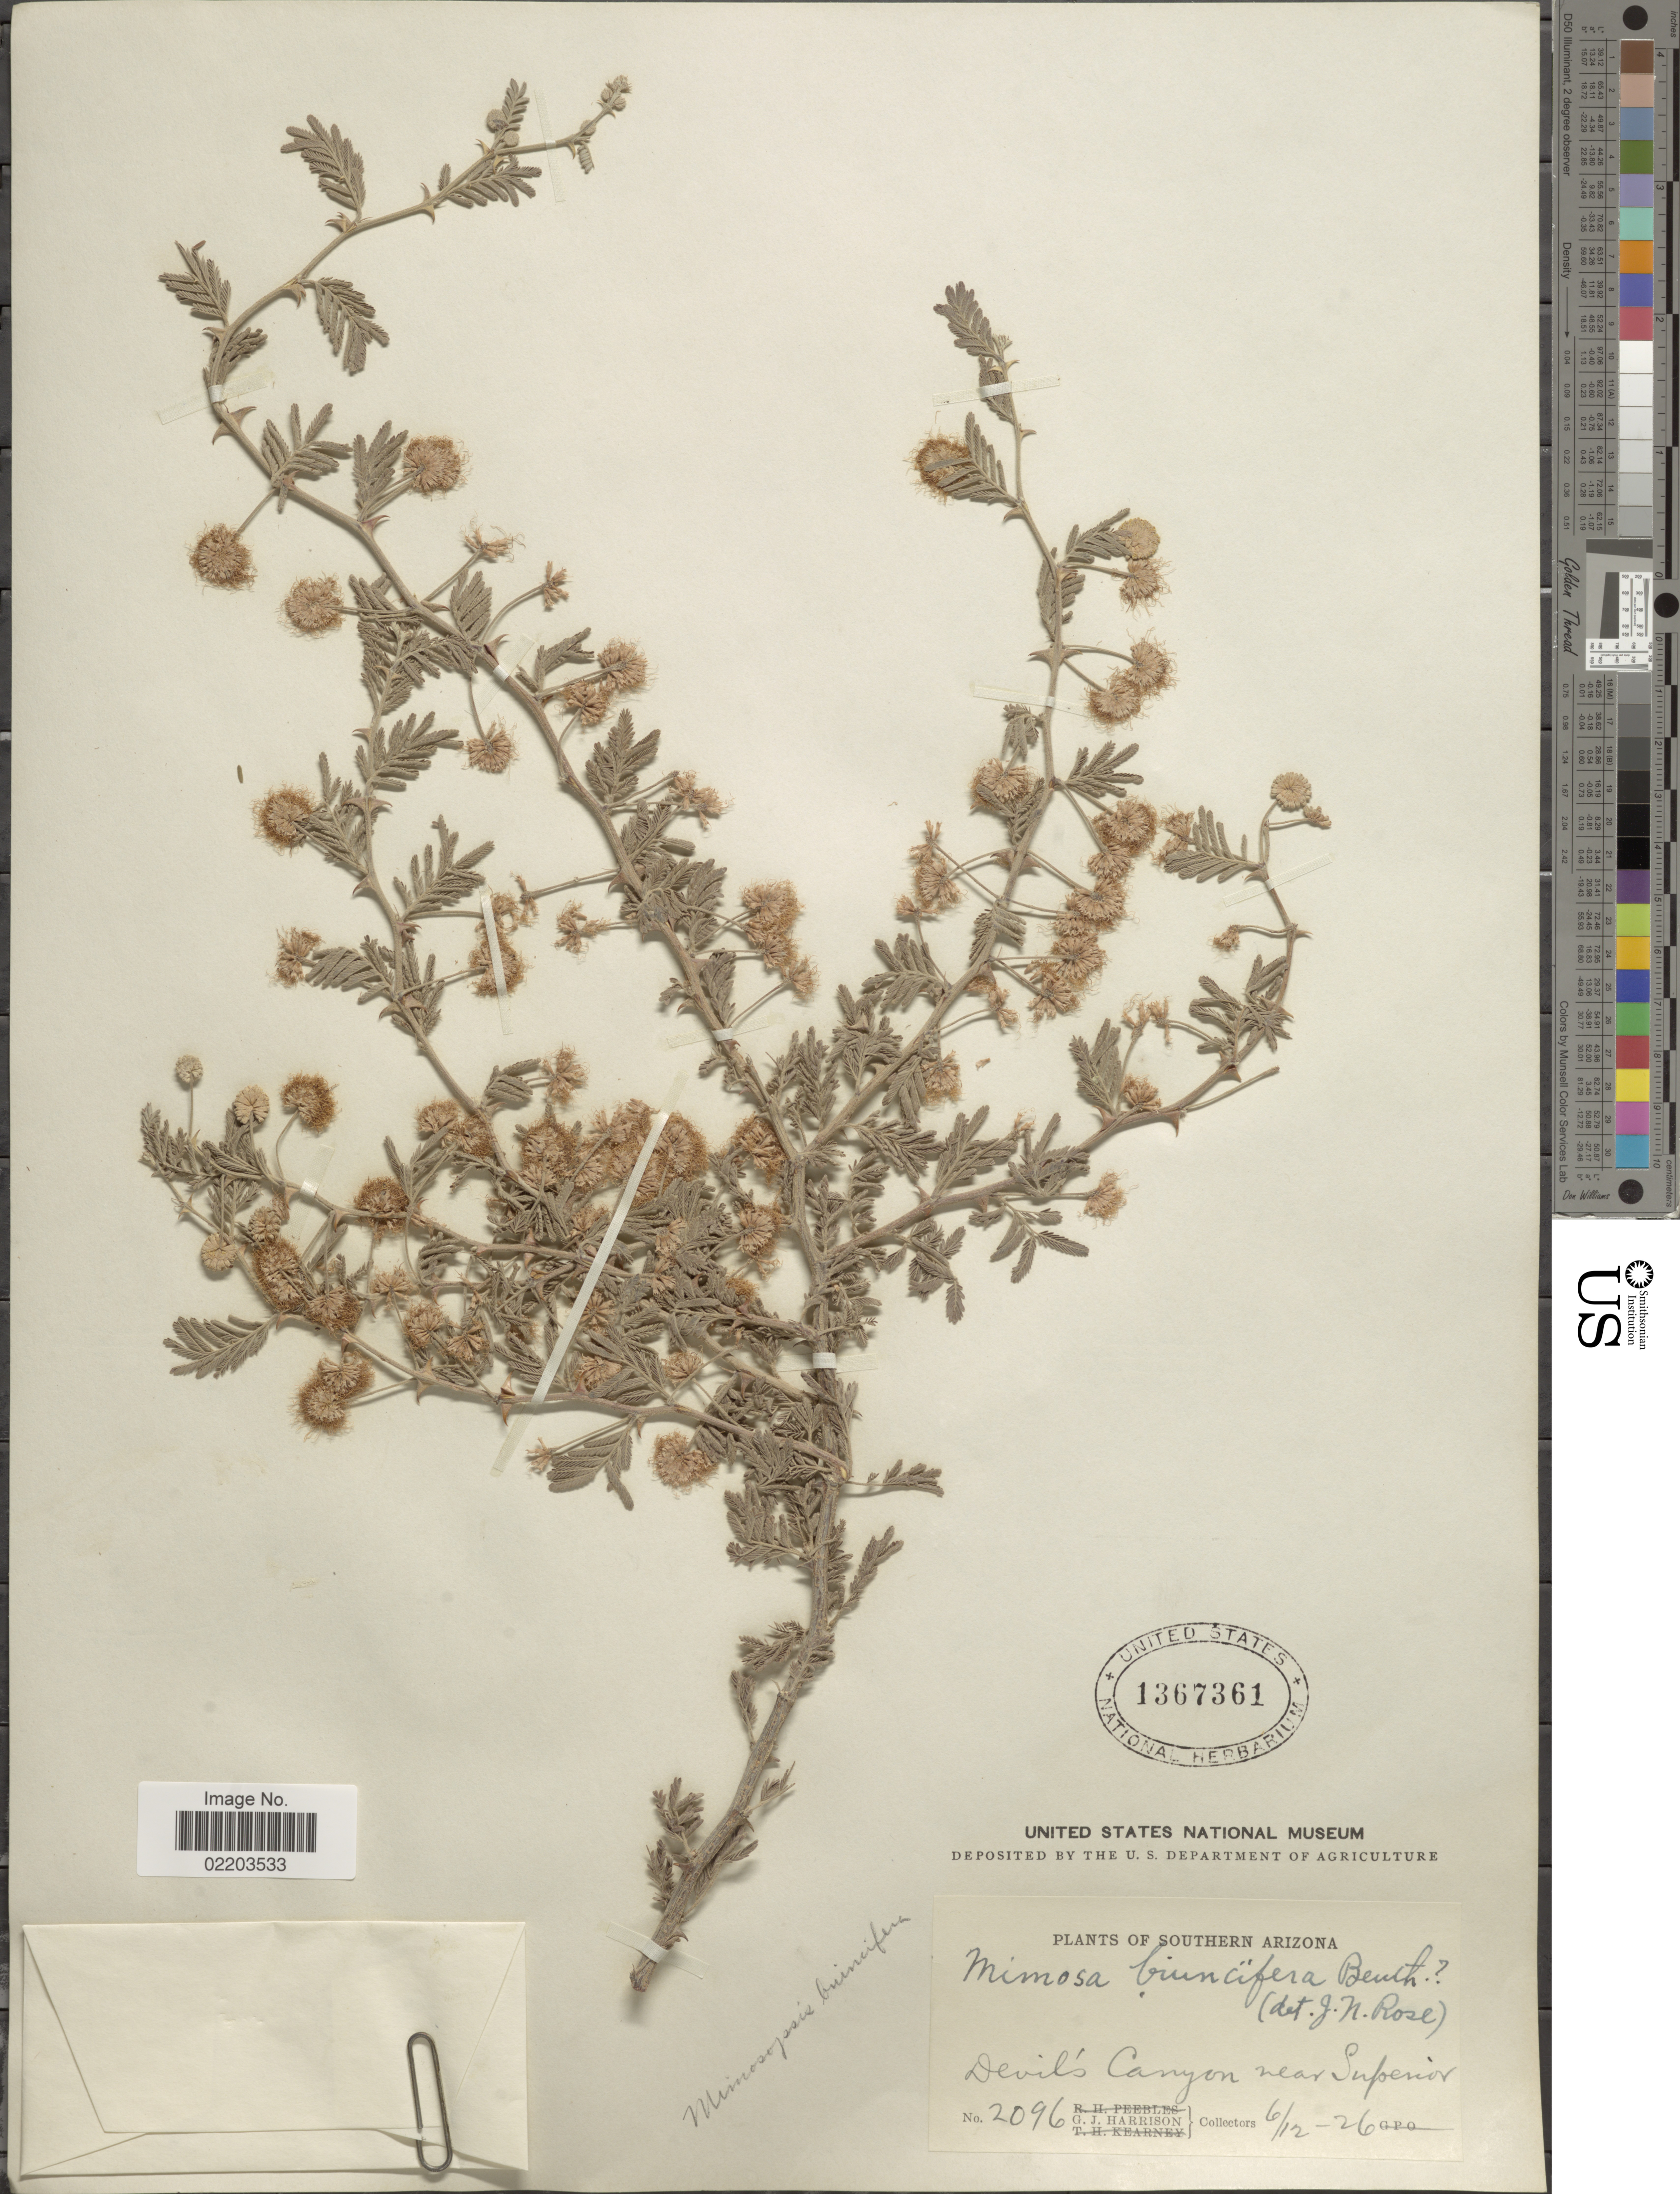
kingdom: Plantae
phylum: Tracheophyta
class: Magnoliopsida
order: Fabales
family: Fabaceae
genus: Mimosa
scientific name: Mimosa biuncifera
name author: Benth.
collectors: G. J. Harrison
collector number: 2096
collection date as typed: Transcribed d/m/y: 12/6/26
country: United States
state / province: Arizona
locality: Southern Arizona, Devil's Canypn near Superior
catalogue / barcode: US 1367361